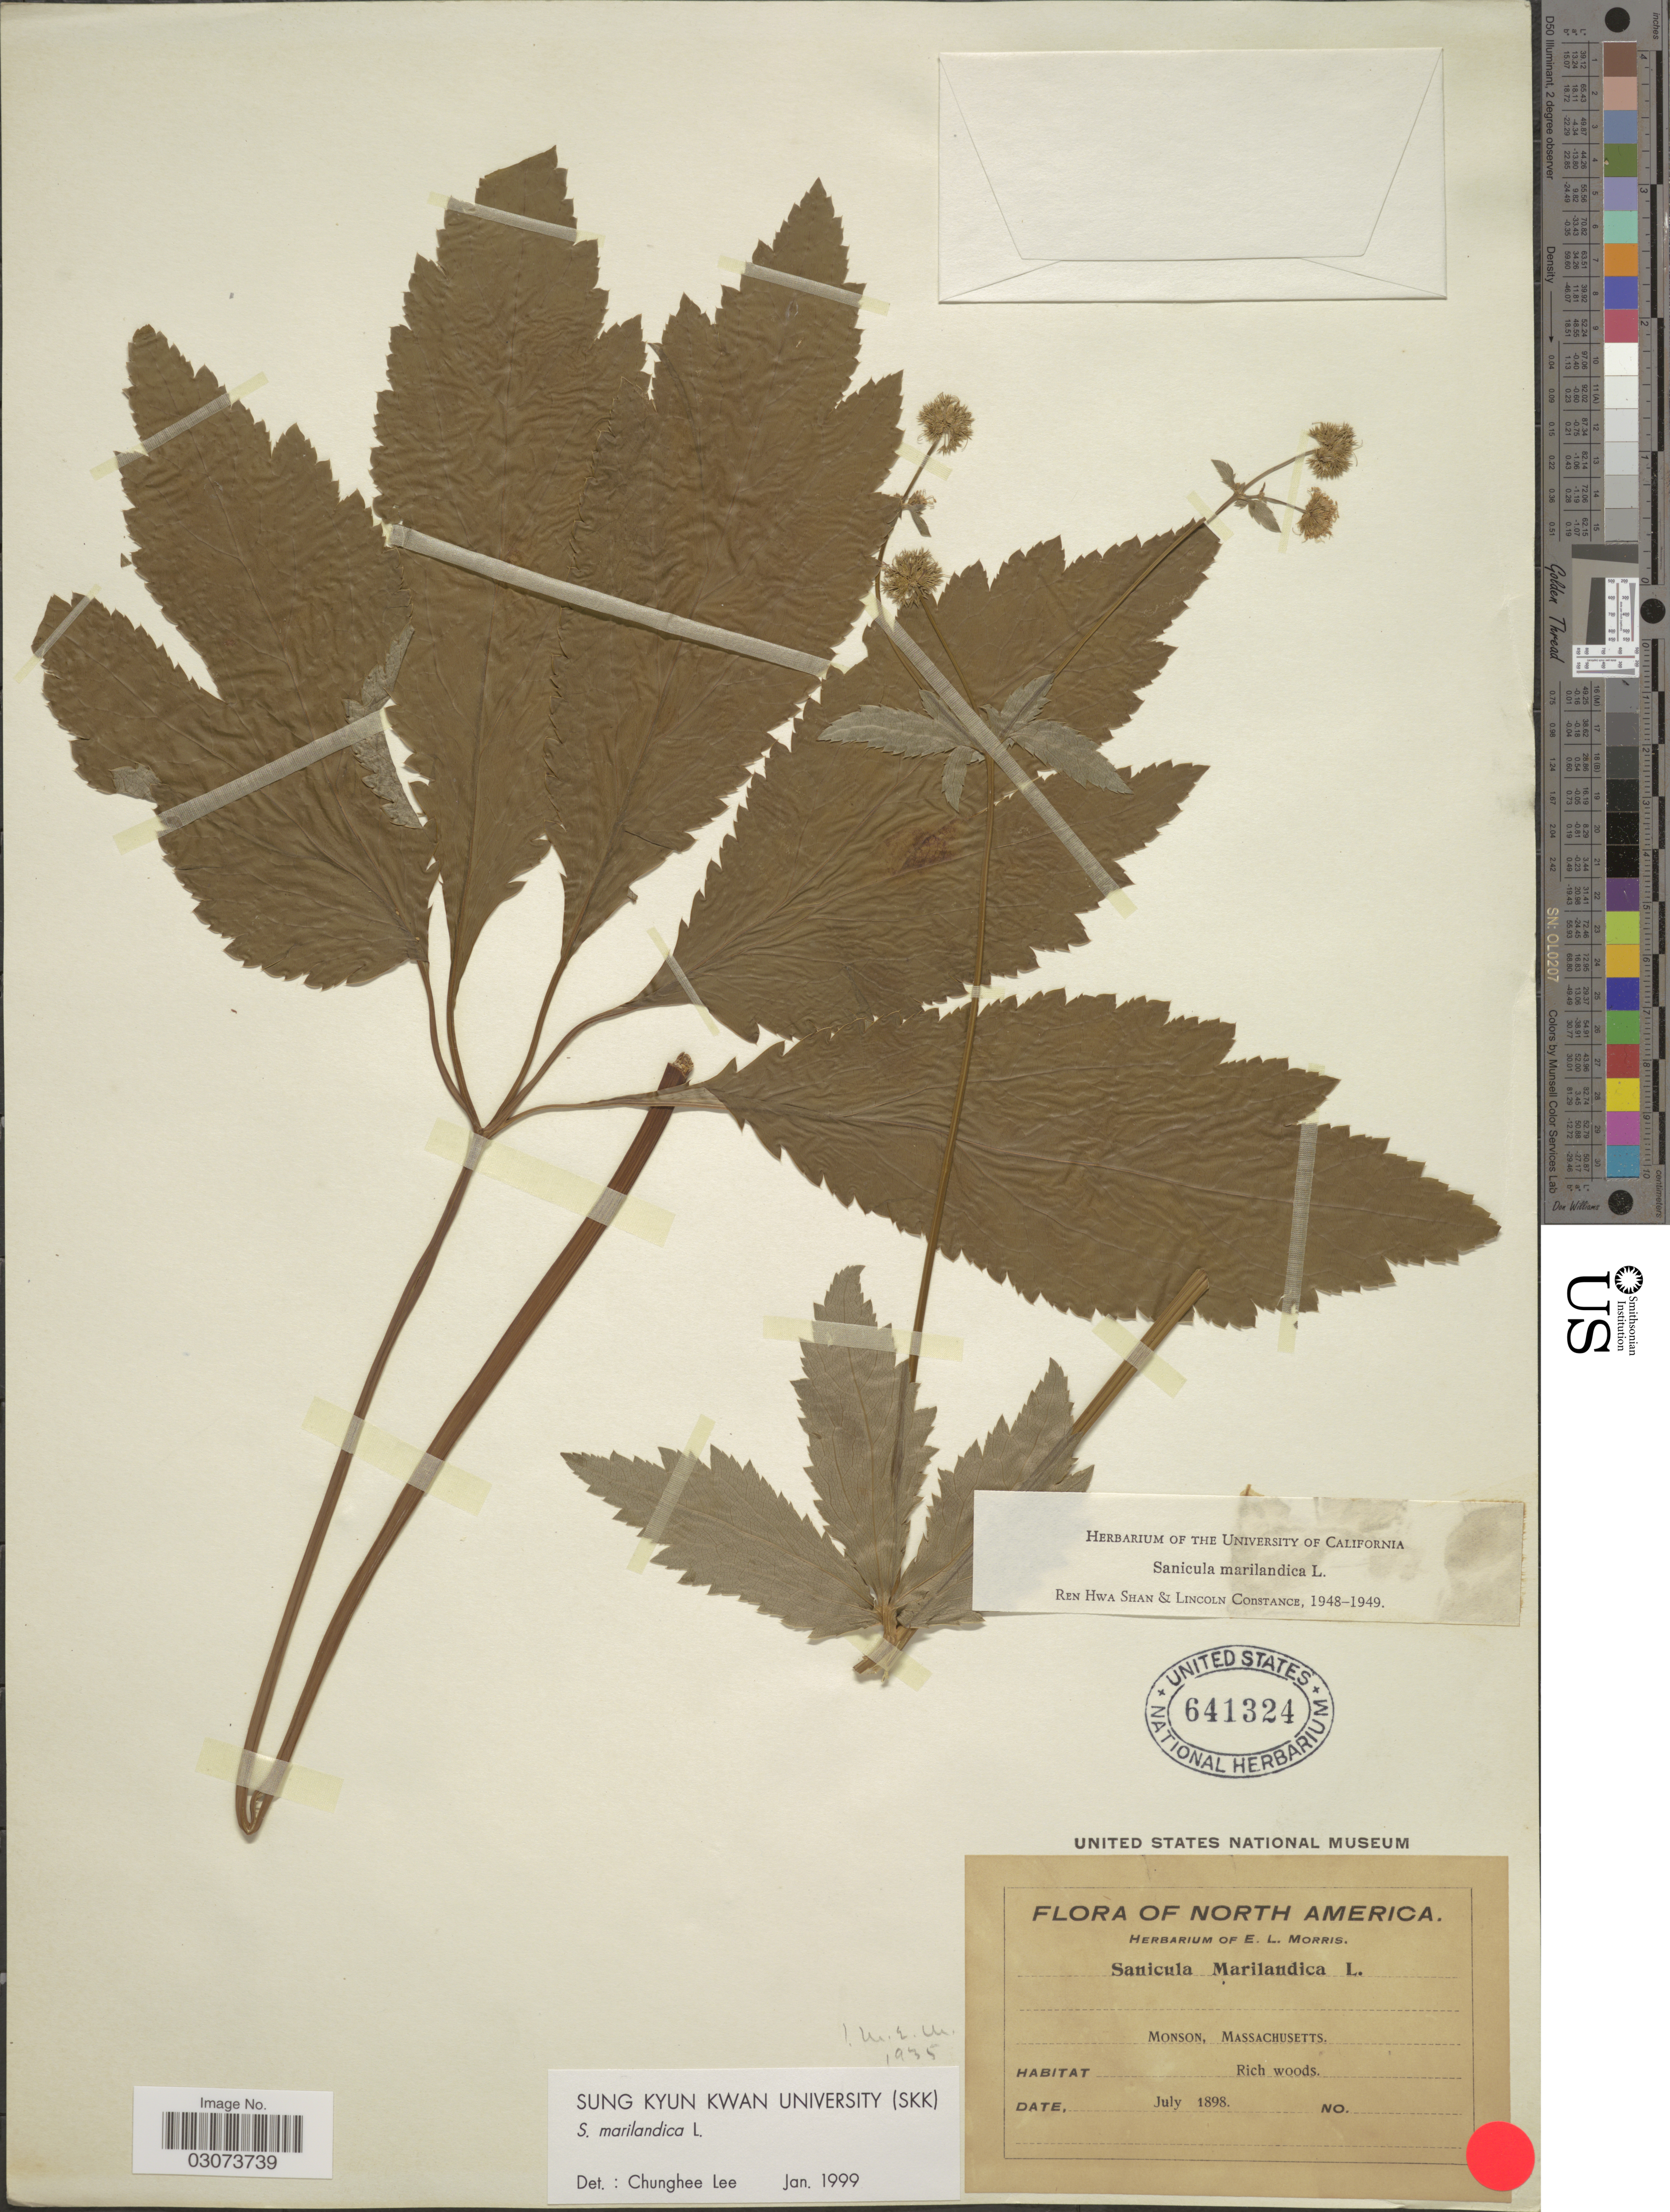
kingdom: Plantae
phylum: Tracheophyta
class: Magnoliopsida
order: Apiales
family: Apiaceae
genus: Sanicula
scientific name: Sanicula marilandica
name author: L.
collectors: ex herb. E.L. Morris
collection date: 1898-07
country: United States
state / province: Massachusetts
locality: Monson.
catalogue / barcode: US 641324